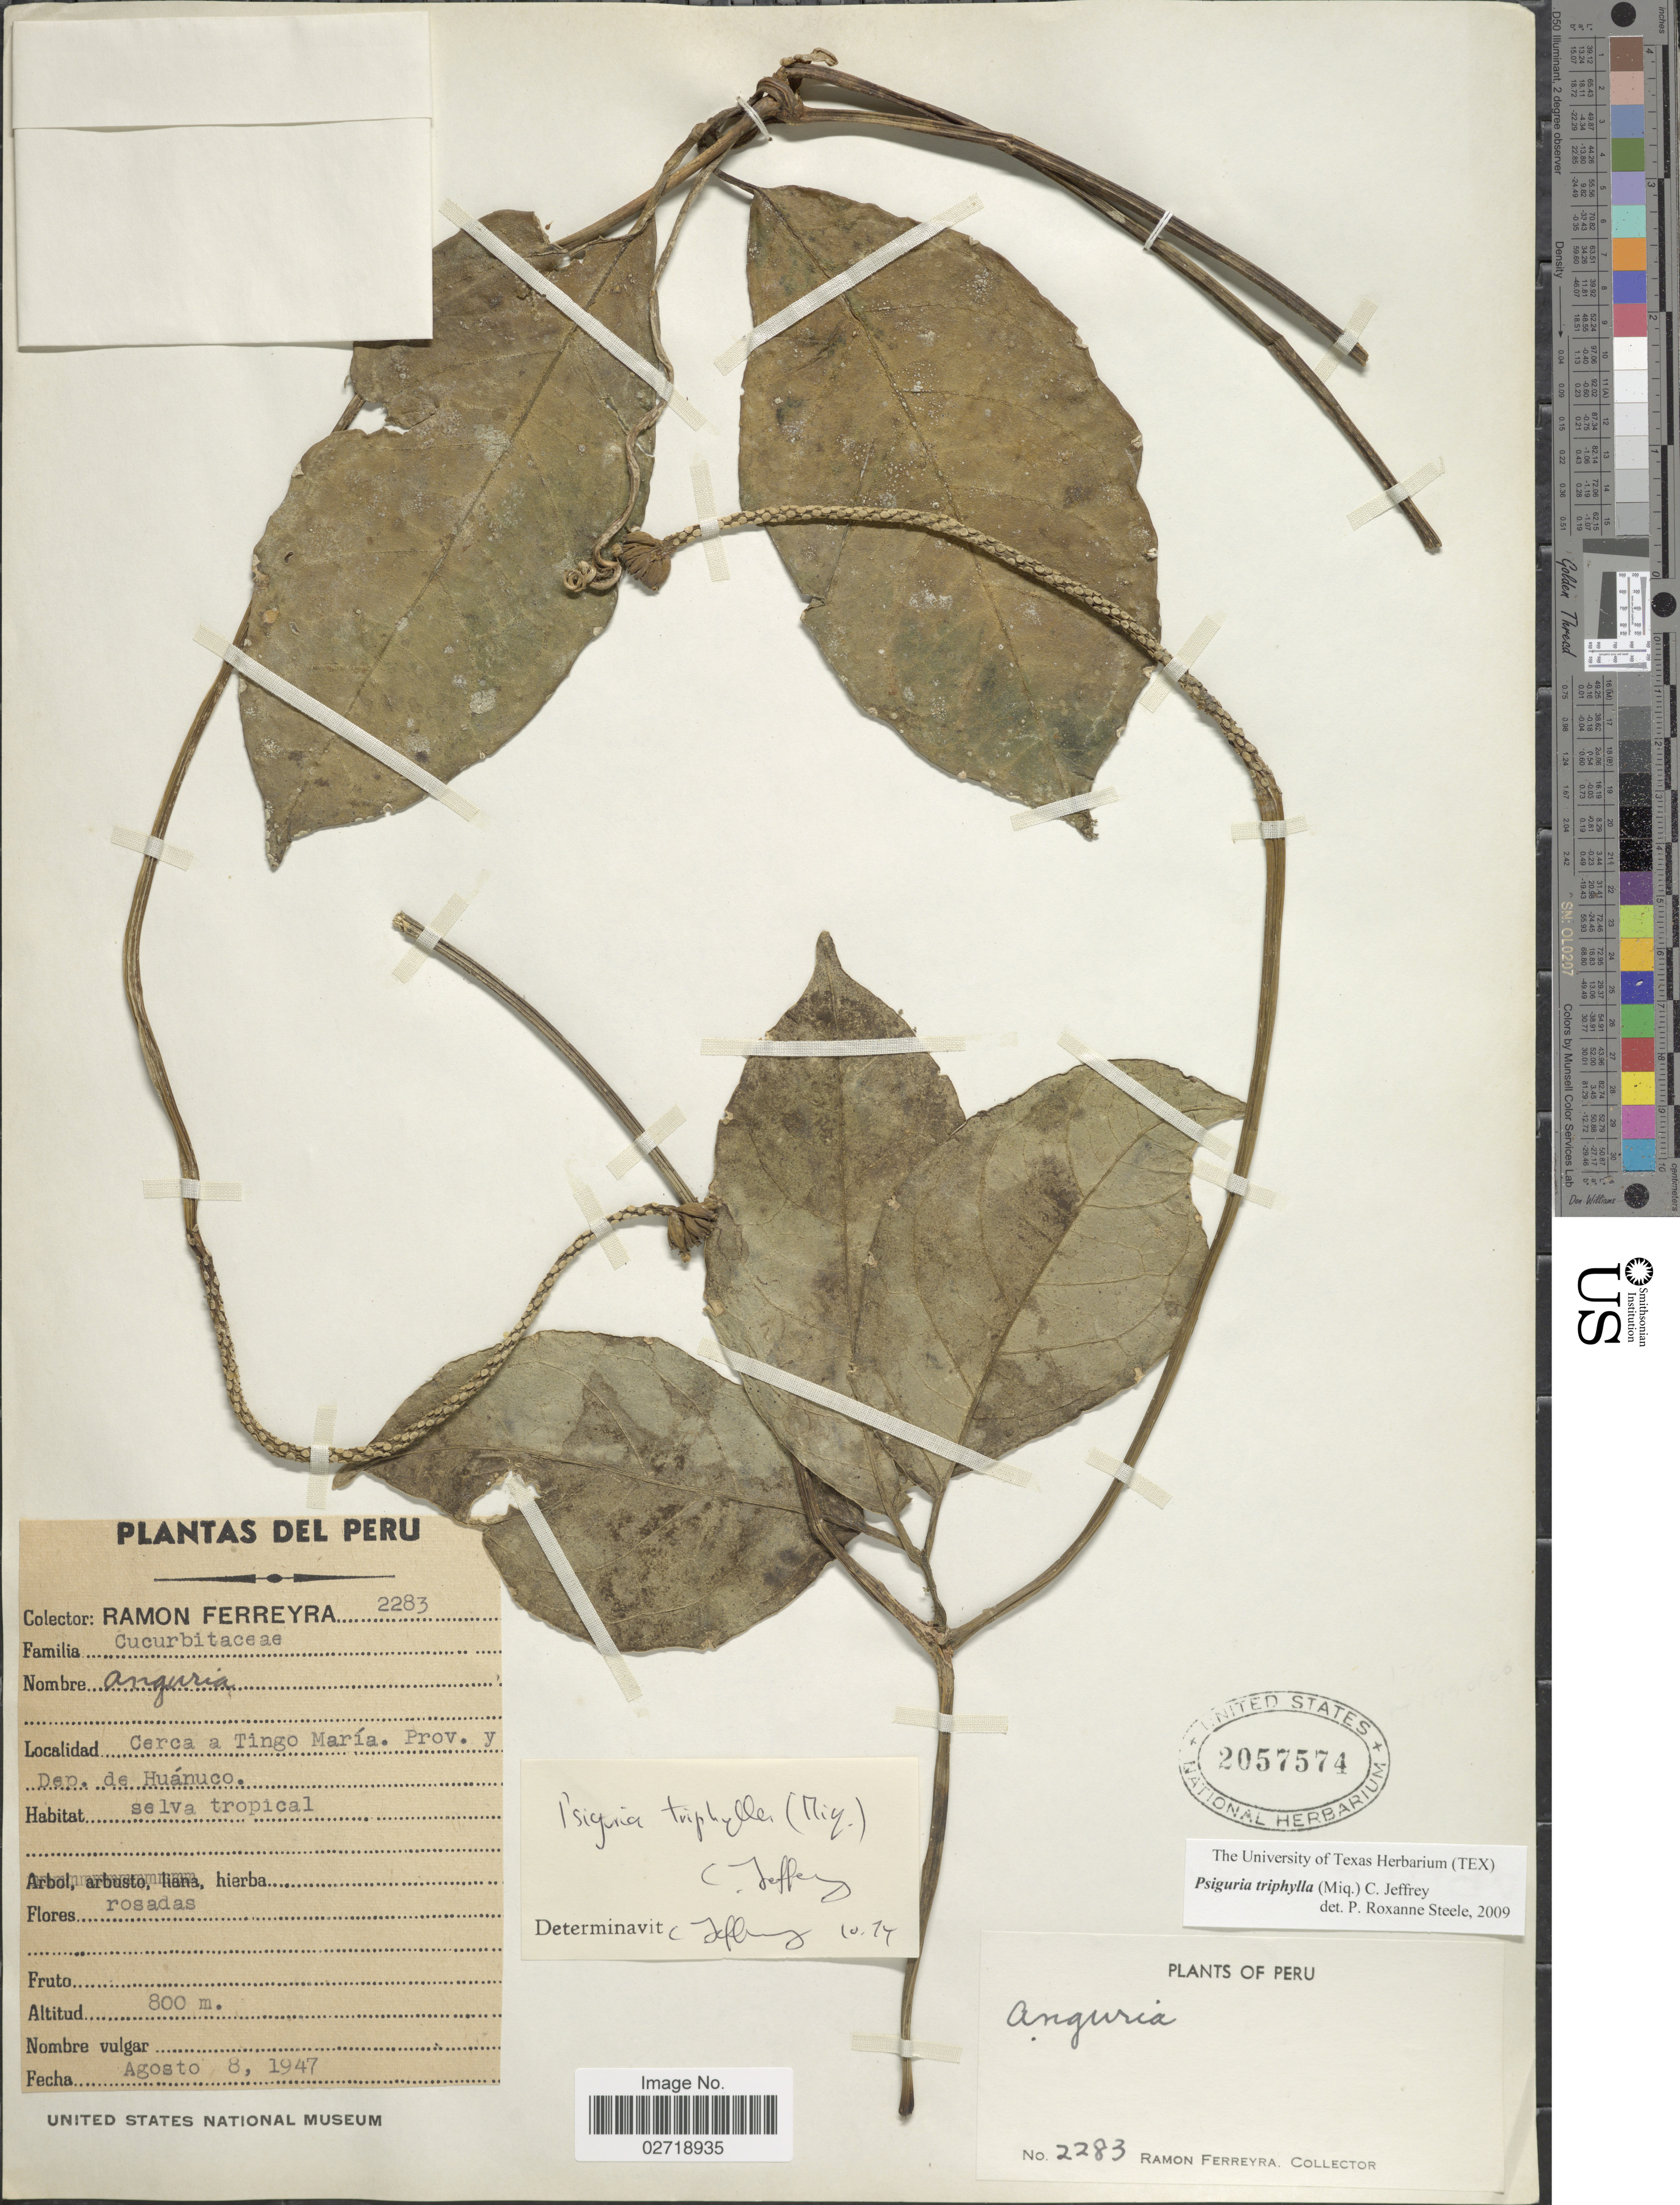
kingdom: Plantae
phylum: Tracheophyta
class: Magnoliopsida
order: Cucurbitales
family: Cucurbitaceae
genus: Psiguria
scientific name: Psiguria triphylla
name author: (Miq.) C. Jeffrey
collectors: R. A. Ferreyra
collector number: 2283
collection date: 1947-08-08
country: Peru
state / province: Huánuco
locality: Cerca a Tingo Maria. Prov. y Dep. de Huanuco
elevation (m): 800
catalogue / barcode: US 2057574